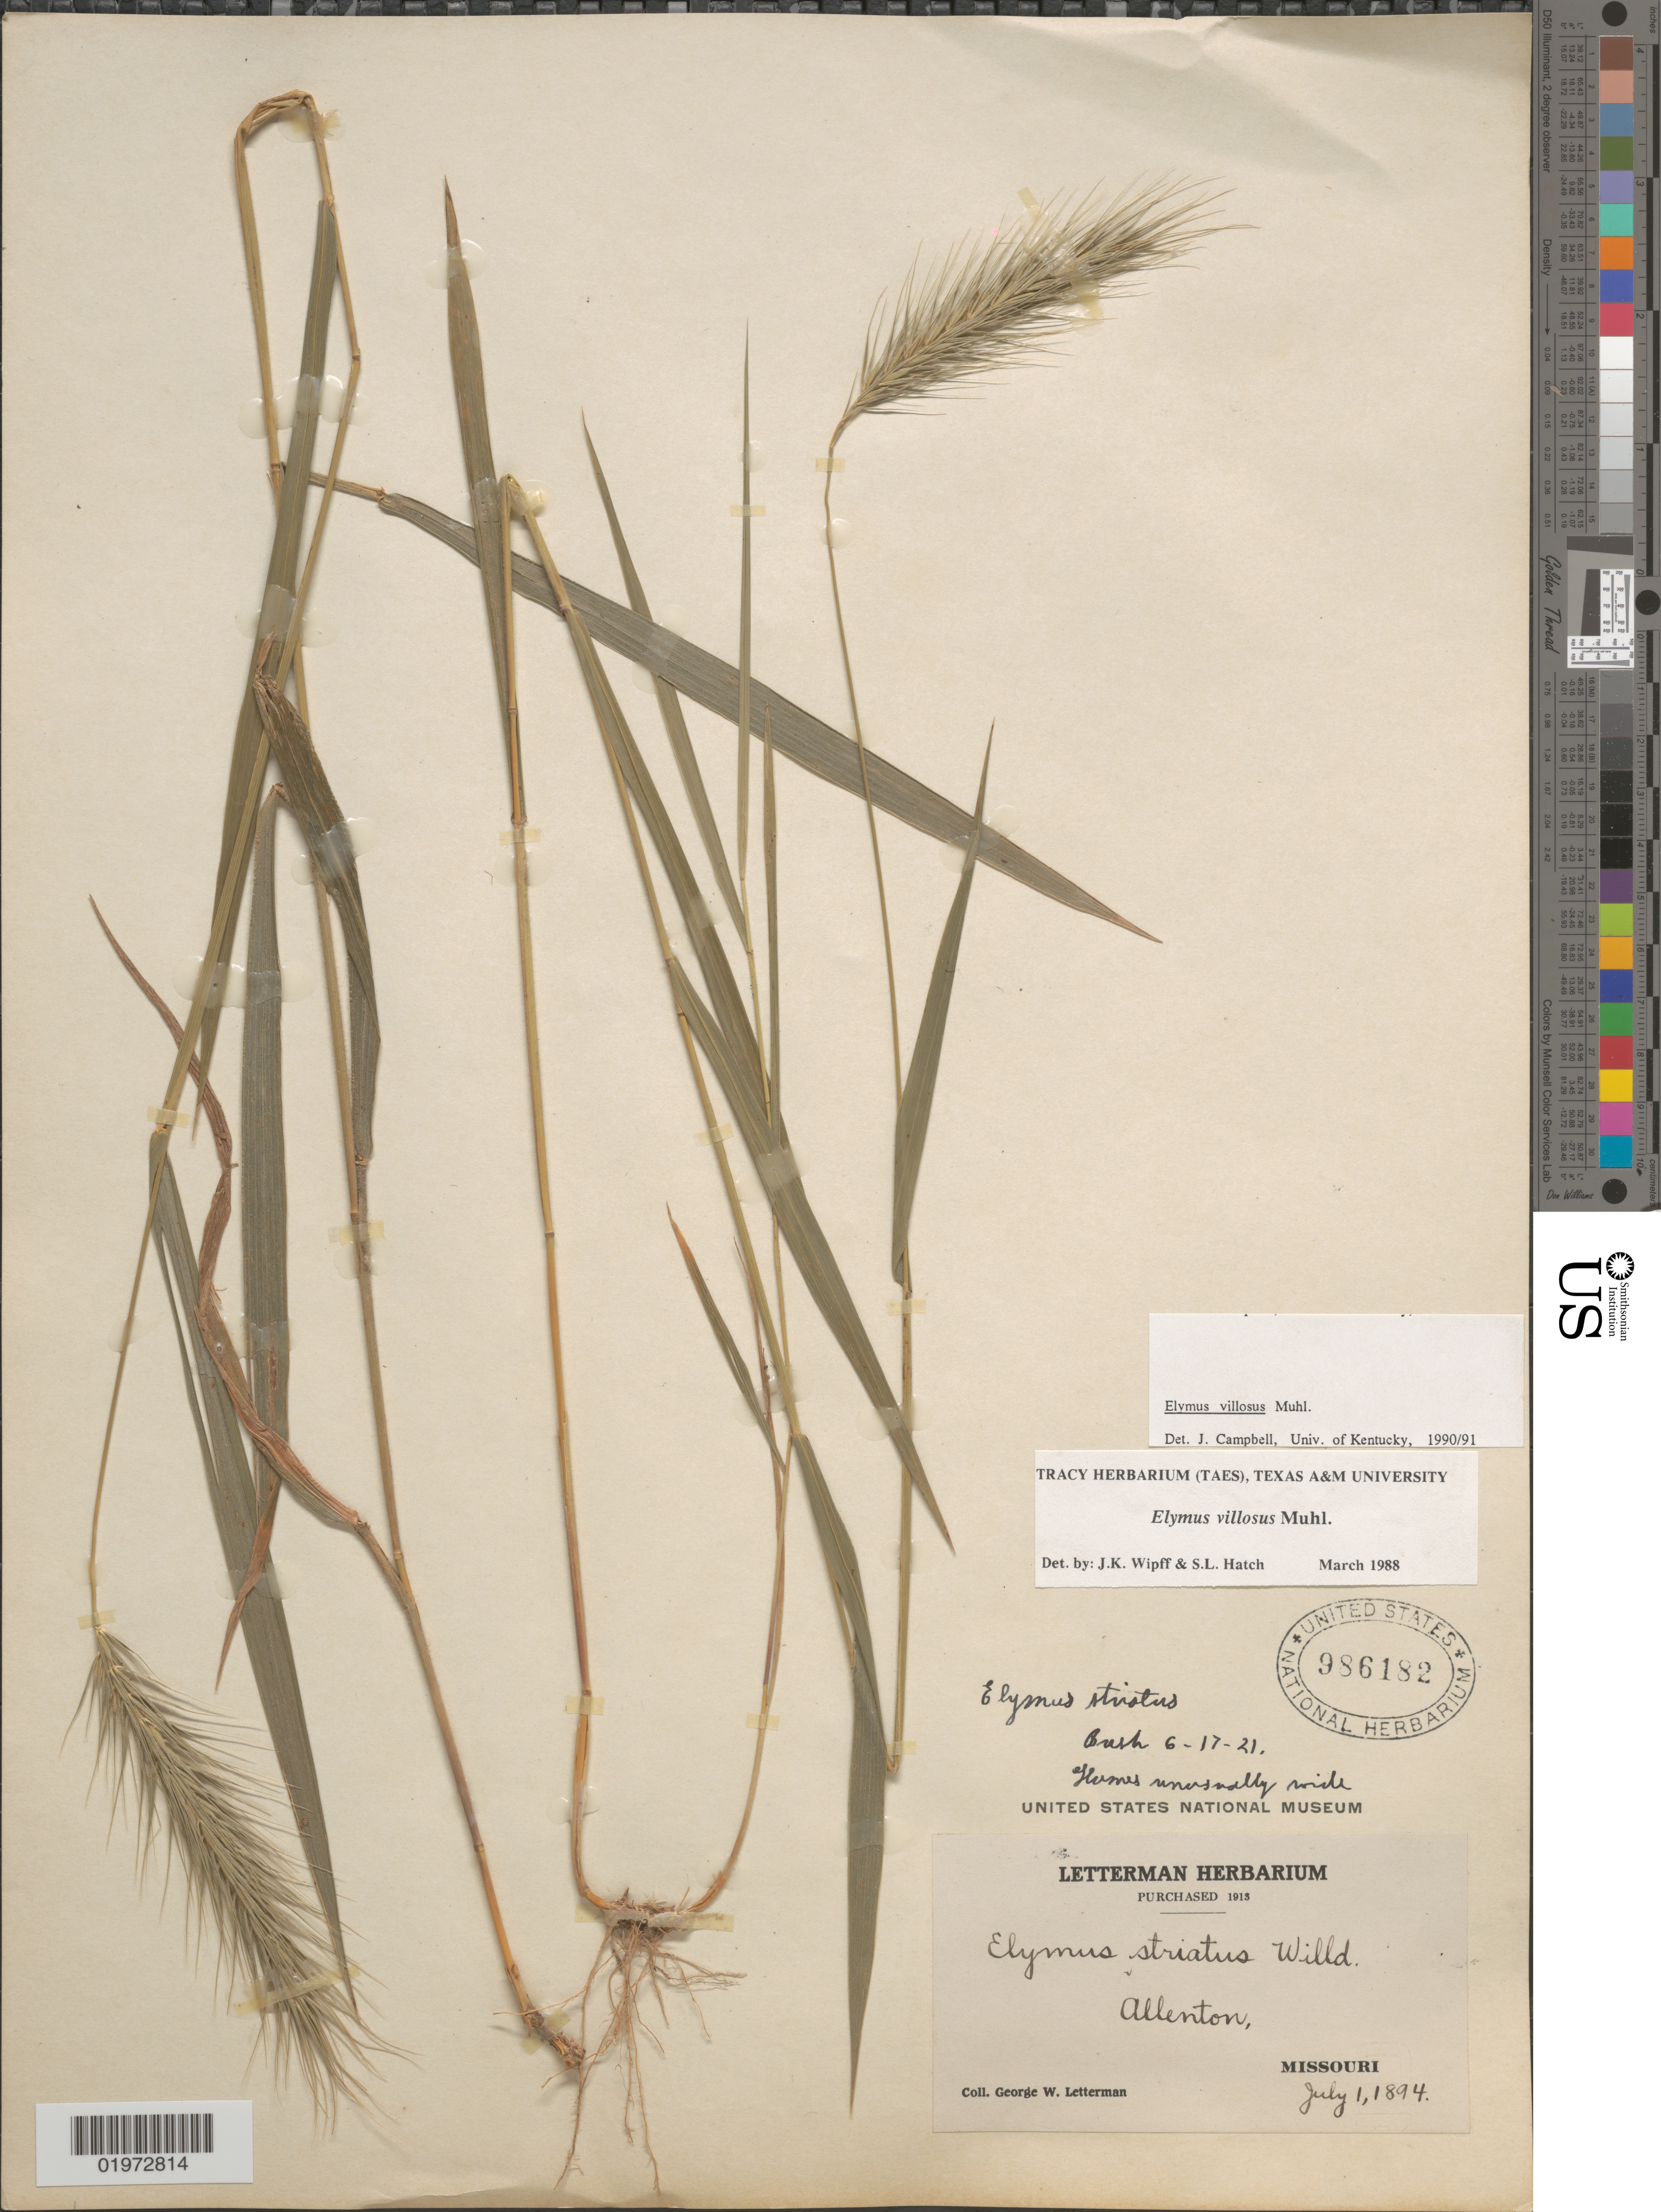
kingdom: Plantae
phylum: Tracheophyta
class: Liliopsida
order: Poales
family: Poaceae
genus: Elymus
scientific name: Elymus villosus var. arkansanus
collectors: G. W. Letterman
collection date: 1894-07-01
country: United States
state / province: Missouri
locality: Allenton.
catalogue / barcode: US 986182